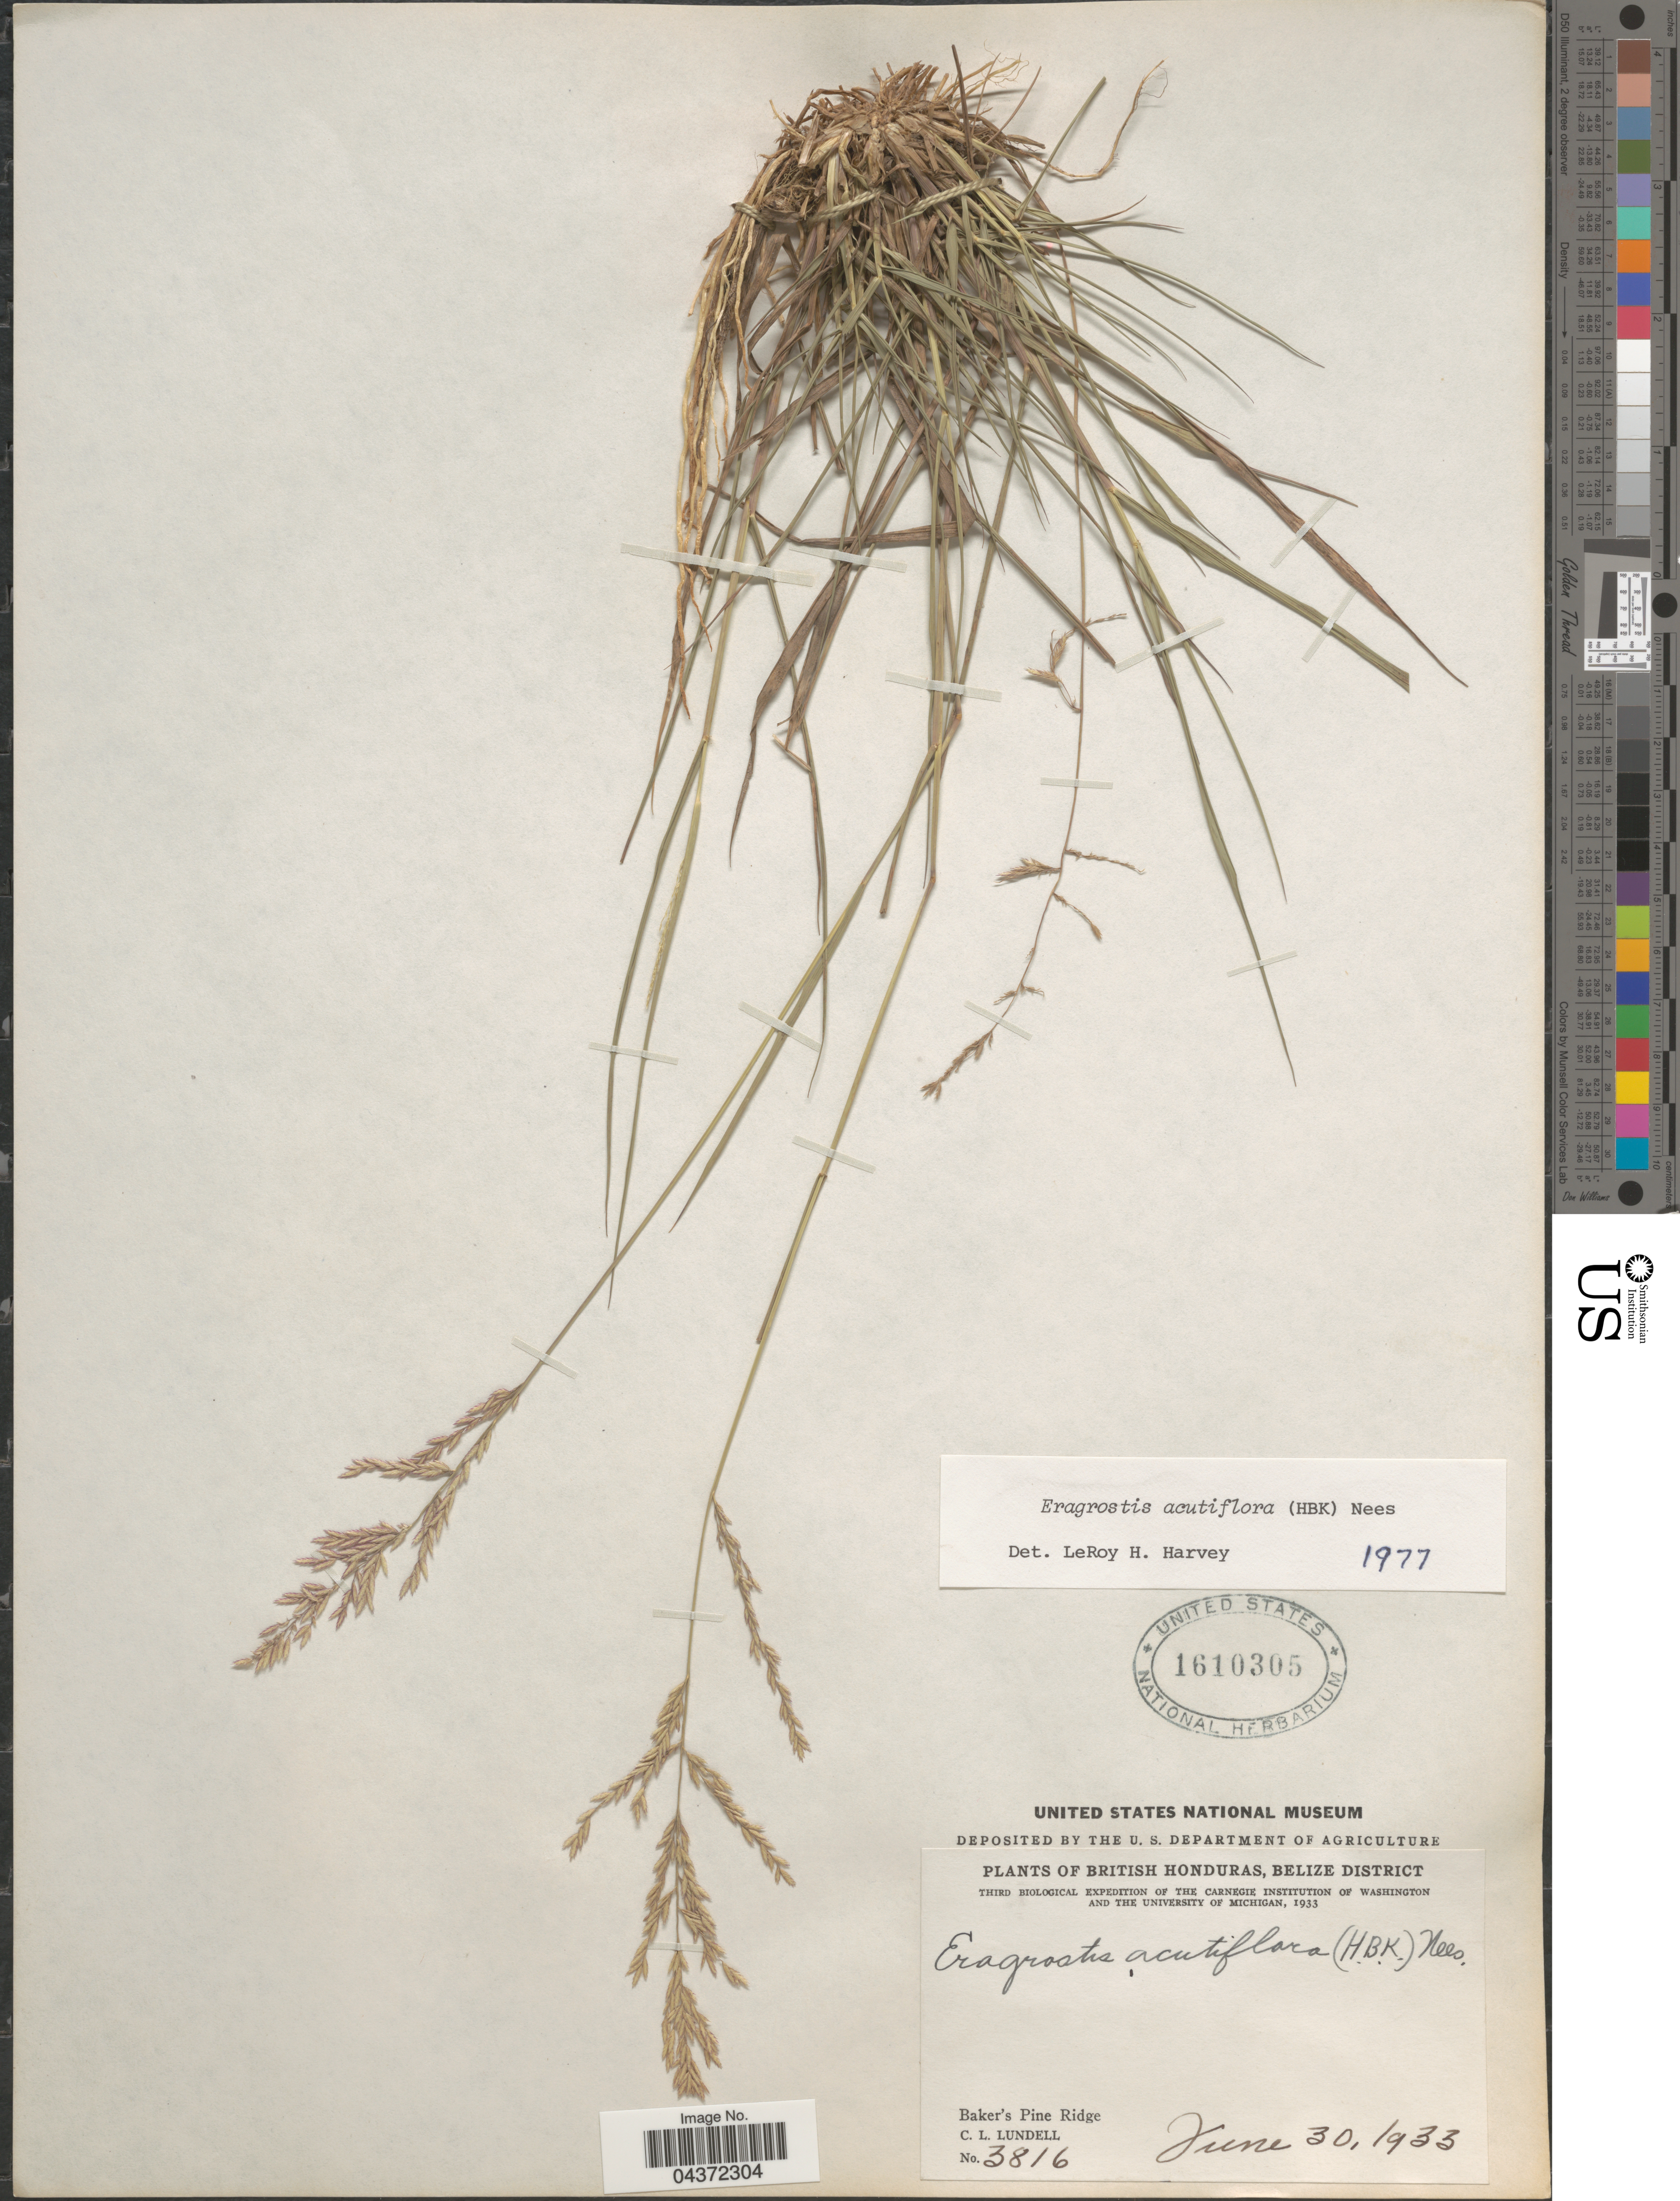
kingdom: Plantae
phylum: Tracheophyta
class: Liliopsida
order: Poales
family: Poaceae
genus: Eragrostis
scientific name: Eragrostis acutiflora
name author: (Kunth) Nees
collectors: C. L. Lundell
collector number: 3816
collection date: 1933-06-30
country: Belize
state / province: Belize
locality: British Honduras. Belize District. Third Biological Expedition of the Carnegie Institution of Washington and the Universityof Michigan, 1933. Baker's Pine Ridge.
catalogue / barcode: US 1610305